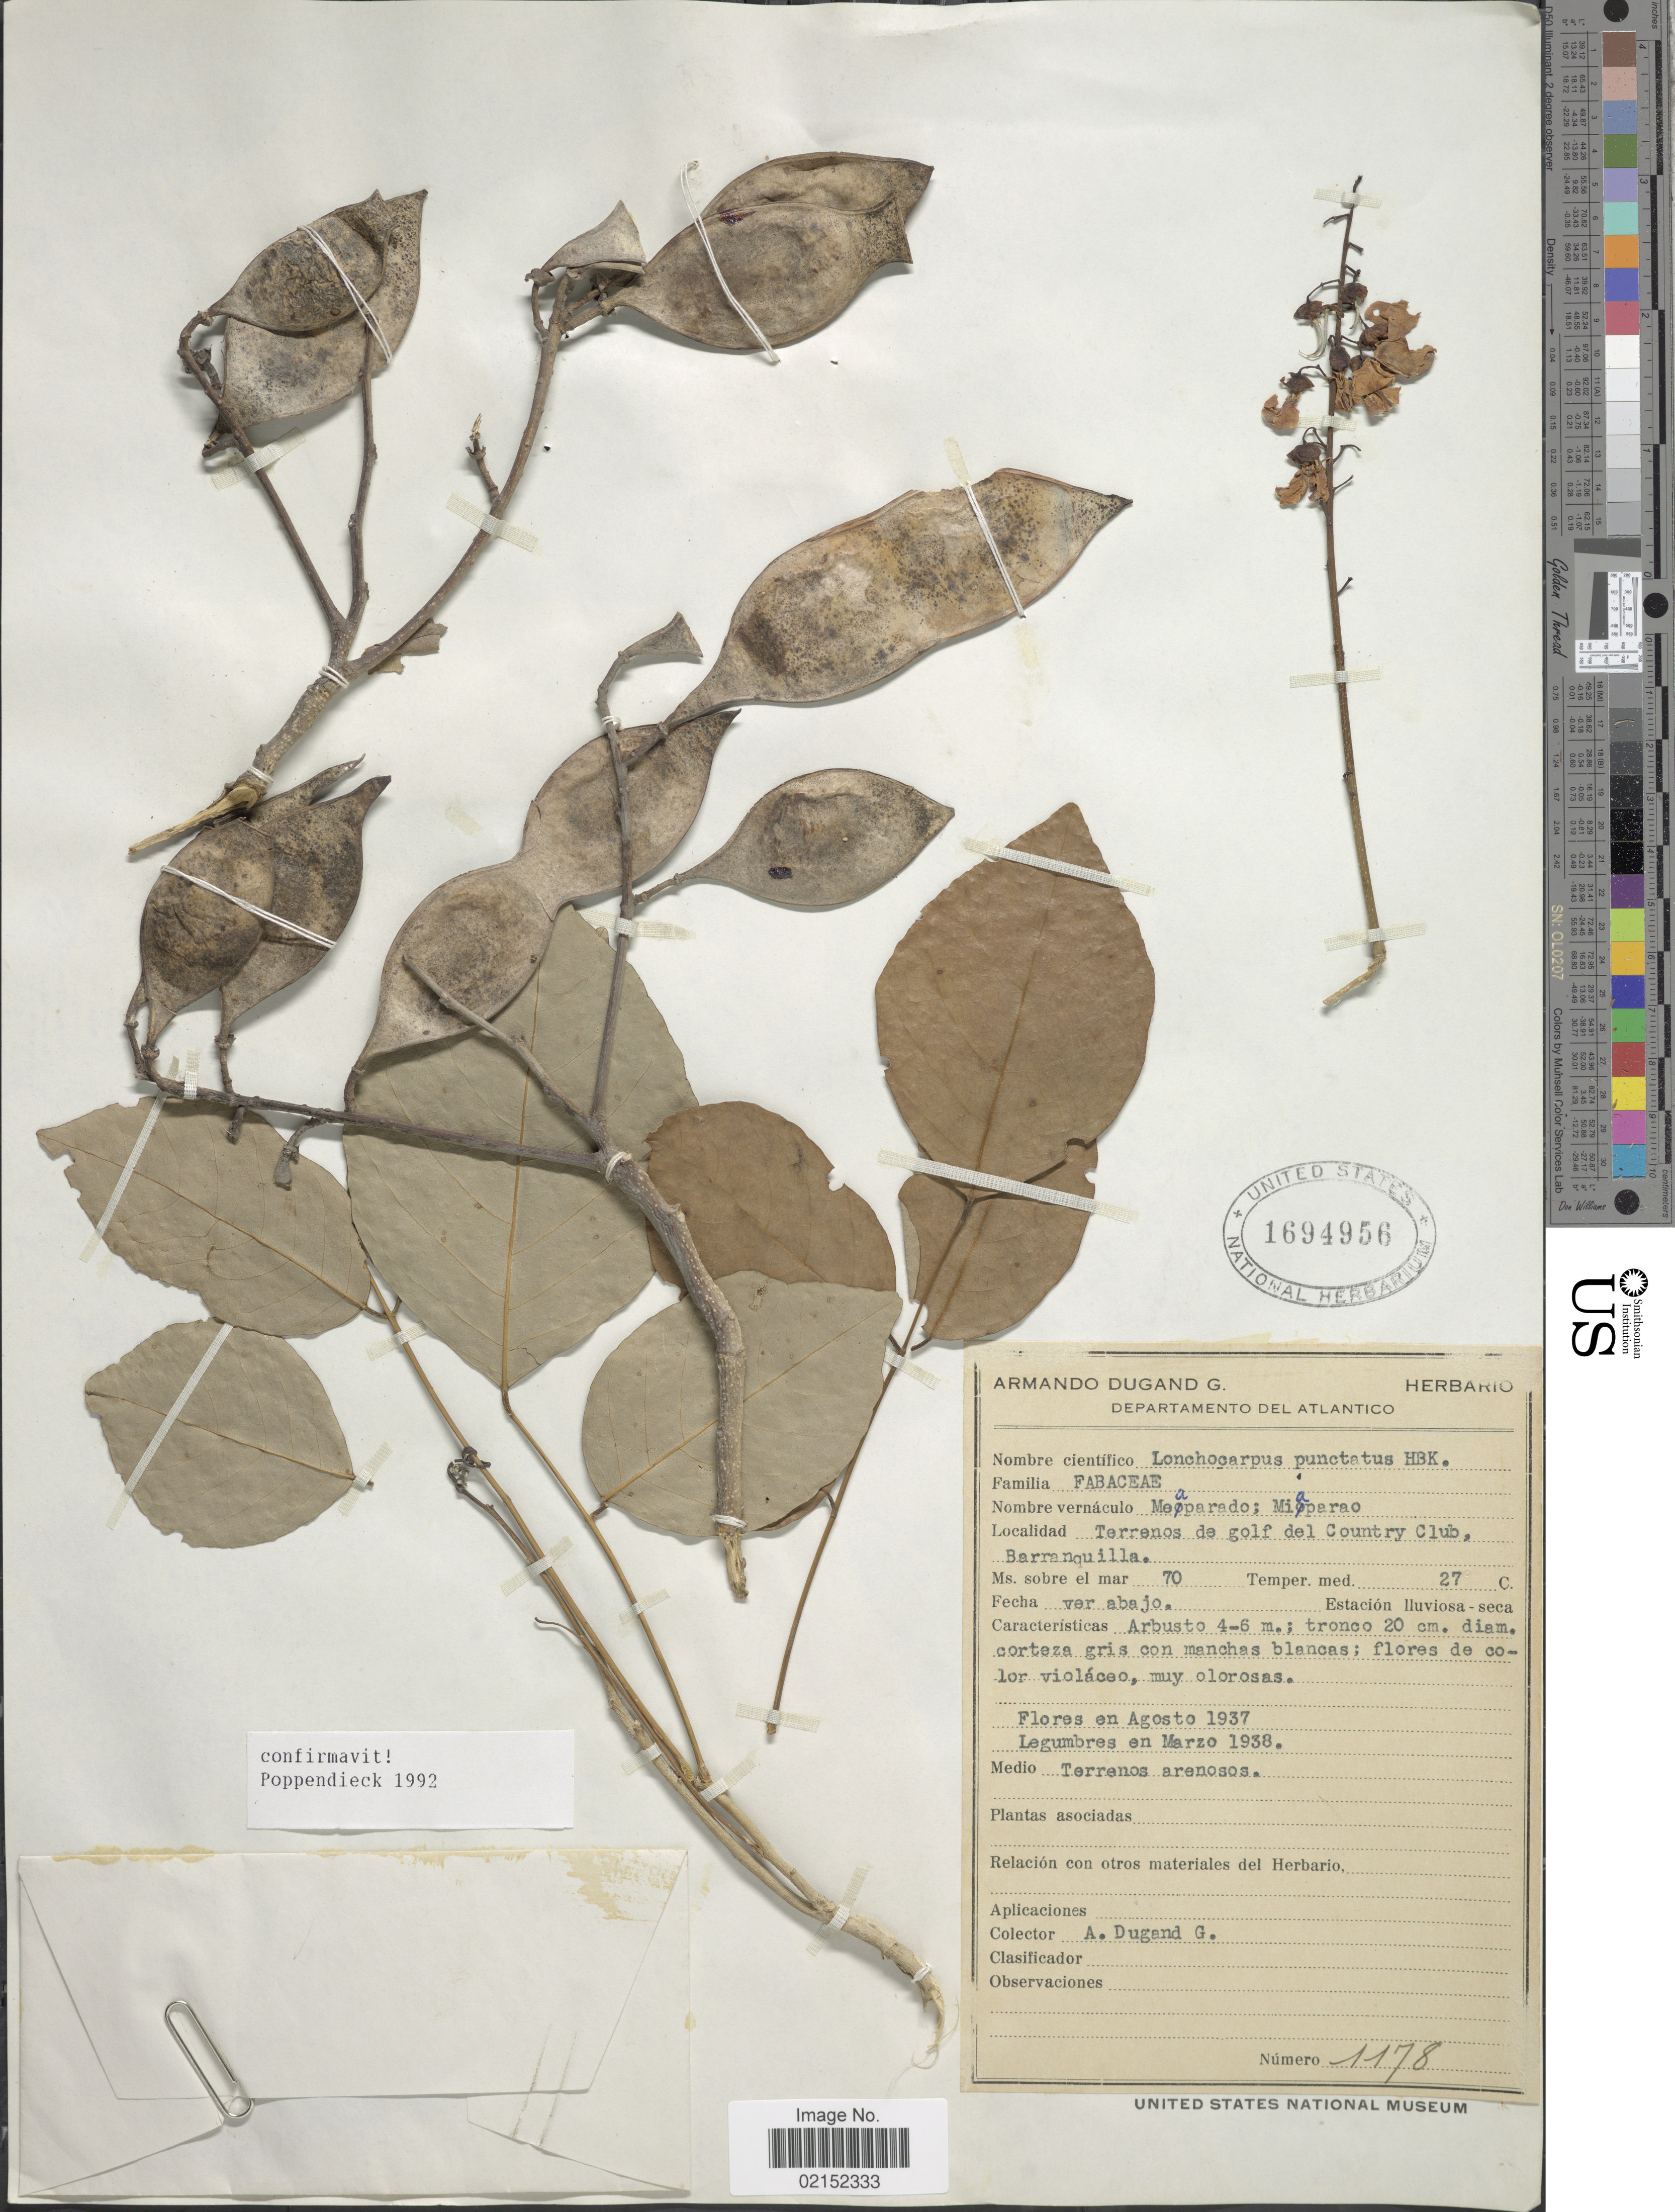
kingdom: Plantae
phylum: Tracheophyta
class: Magnoliopsida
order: Fabales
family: Fabaceae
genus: Lonchocarpus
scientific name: Lonchocarpus punctatus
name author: Kunth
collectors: A. Dugand G.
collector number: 1178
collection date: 1937-08/1938-03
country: Colombia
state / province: Atlántico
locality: Departamento del Atlantico, Terrenos de golf del Country Club, Barranquilla, Temper. med. 27 °C.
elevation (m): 70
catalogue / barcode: US 1694956